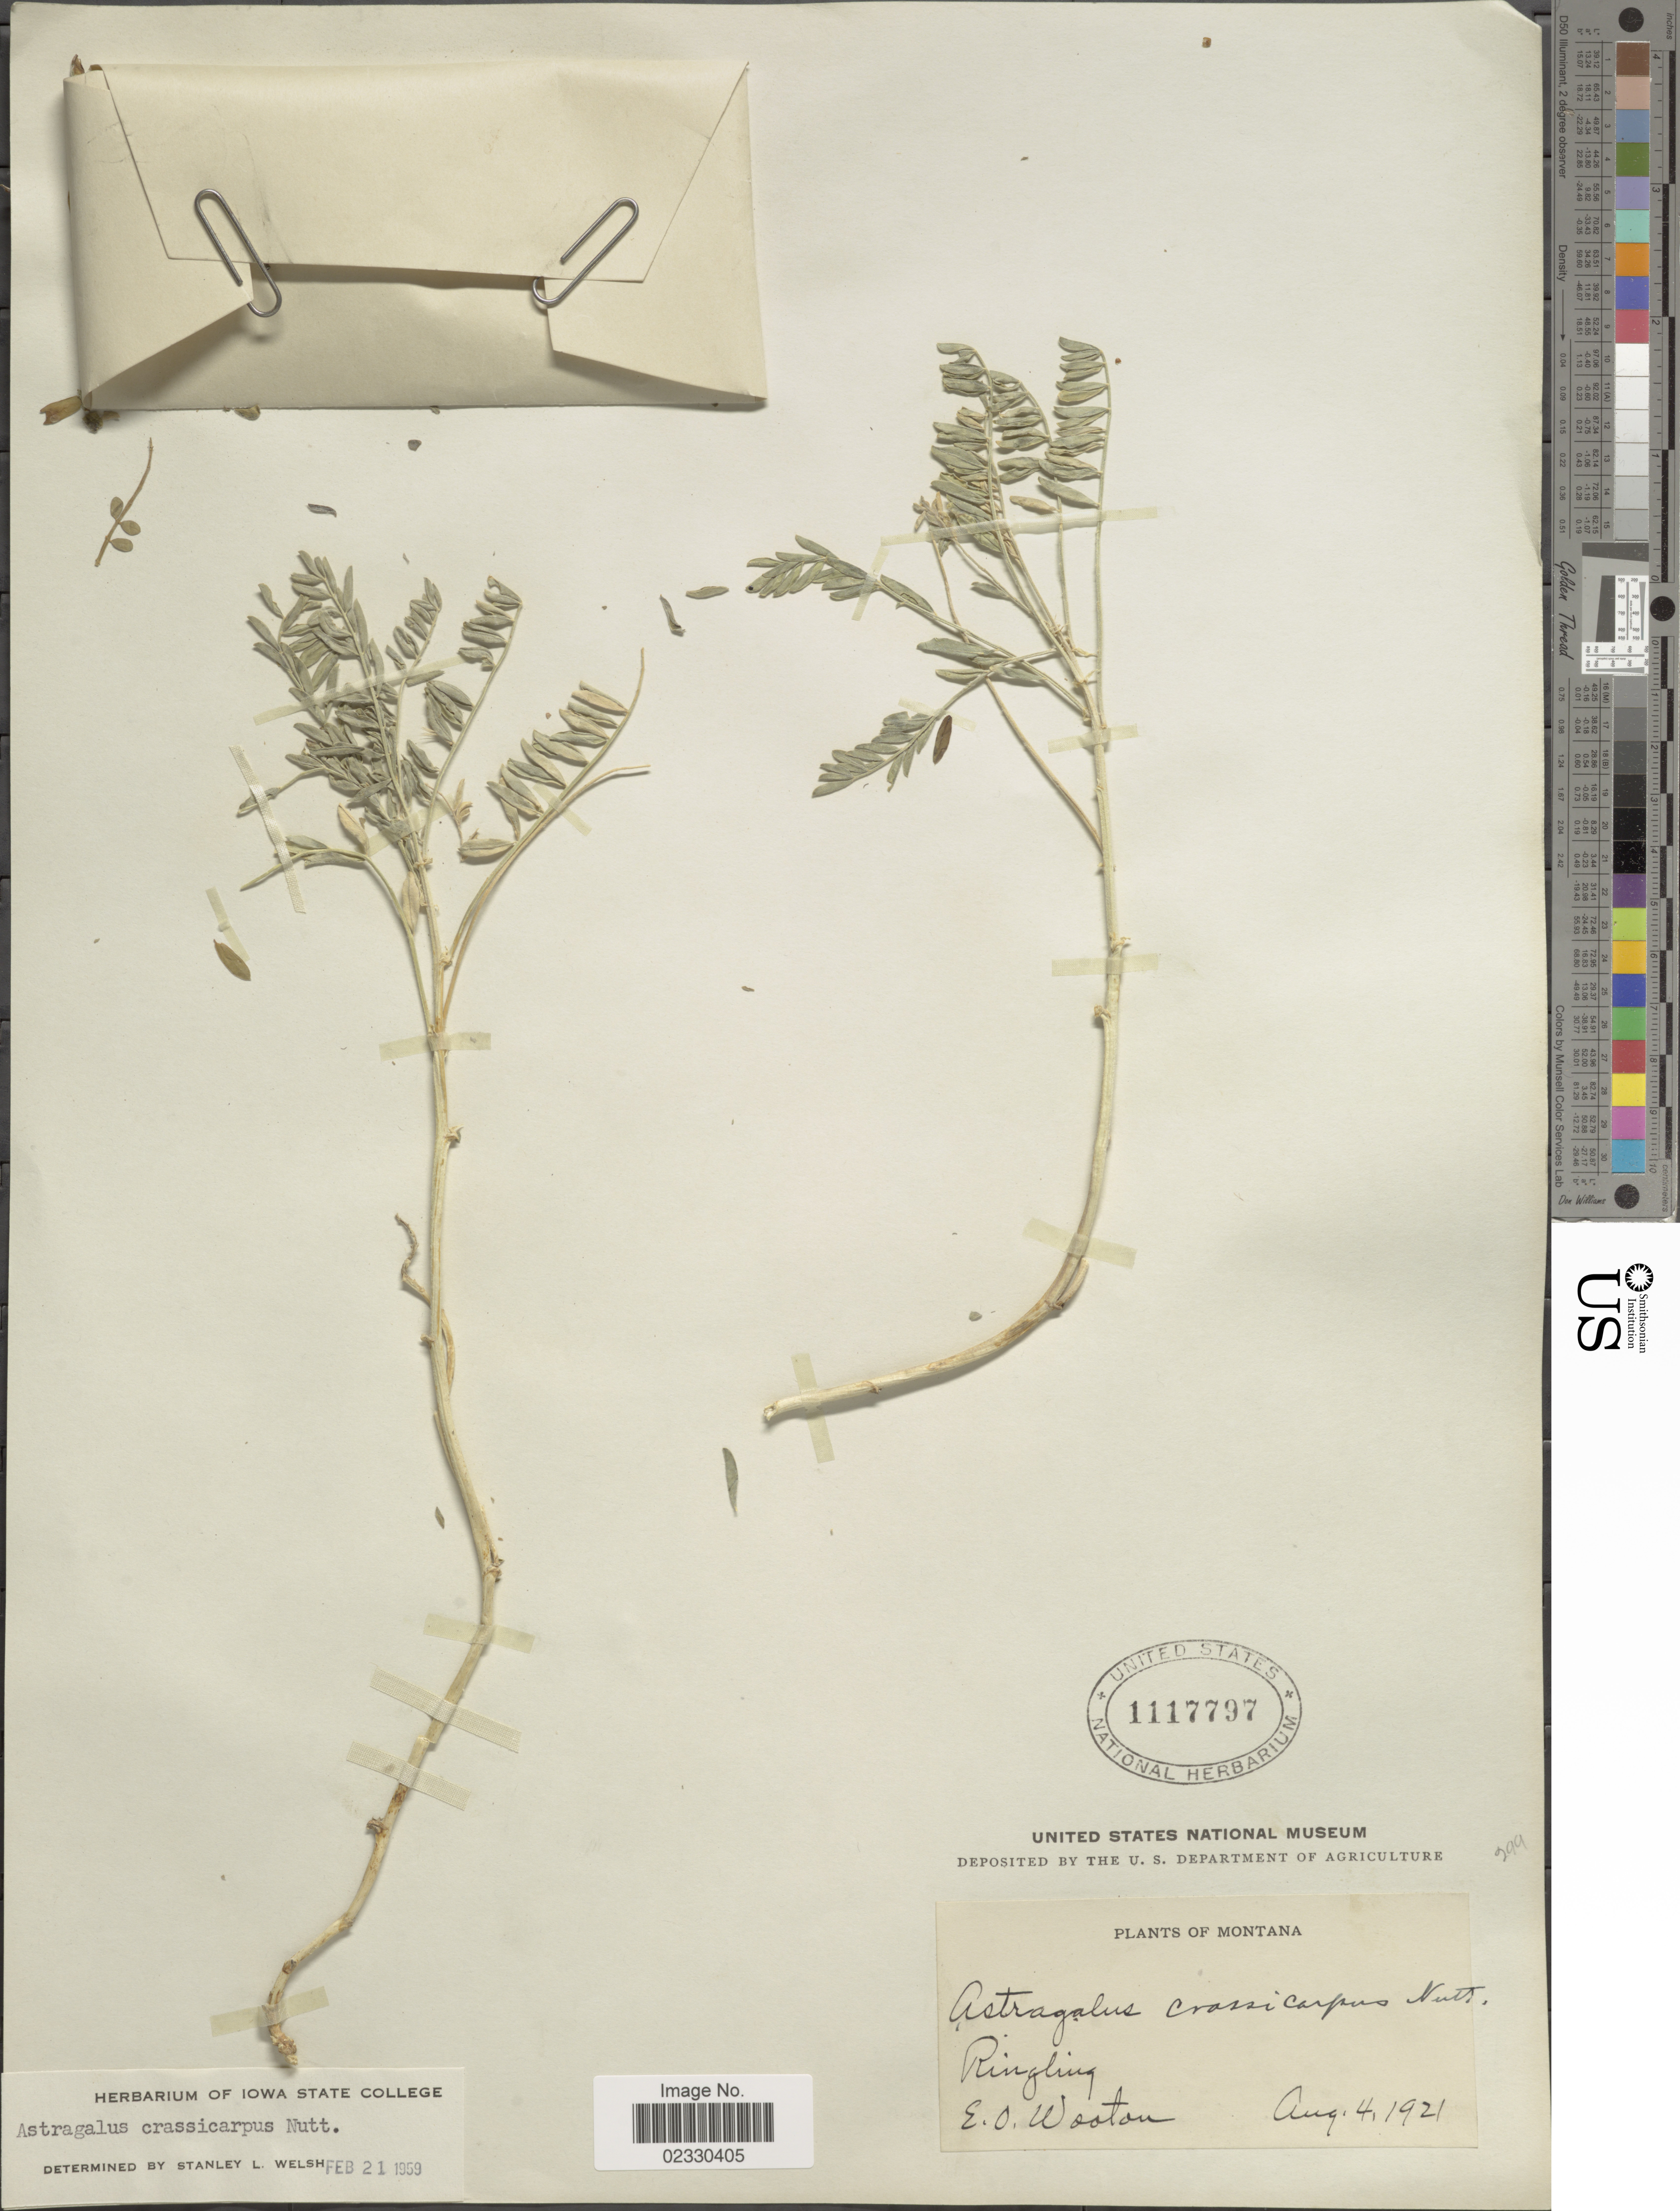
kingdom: Plantae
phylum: Tracheophyta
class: Magnoliopsida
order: Fabales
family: Fabaceae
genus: Astragalus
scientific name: Astragalus crassicarpus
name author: Nutt.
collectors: E. O. Wooton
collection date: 1921-08-04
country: United States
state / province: Montana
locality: Ringling.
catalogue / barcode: US 1117797